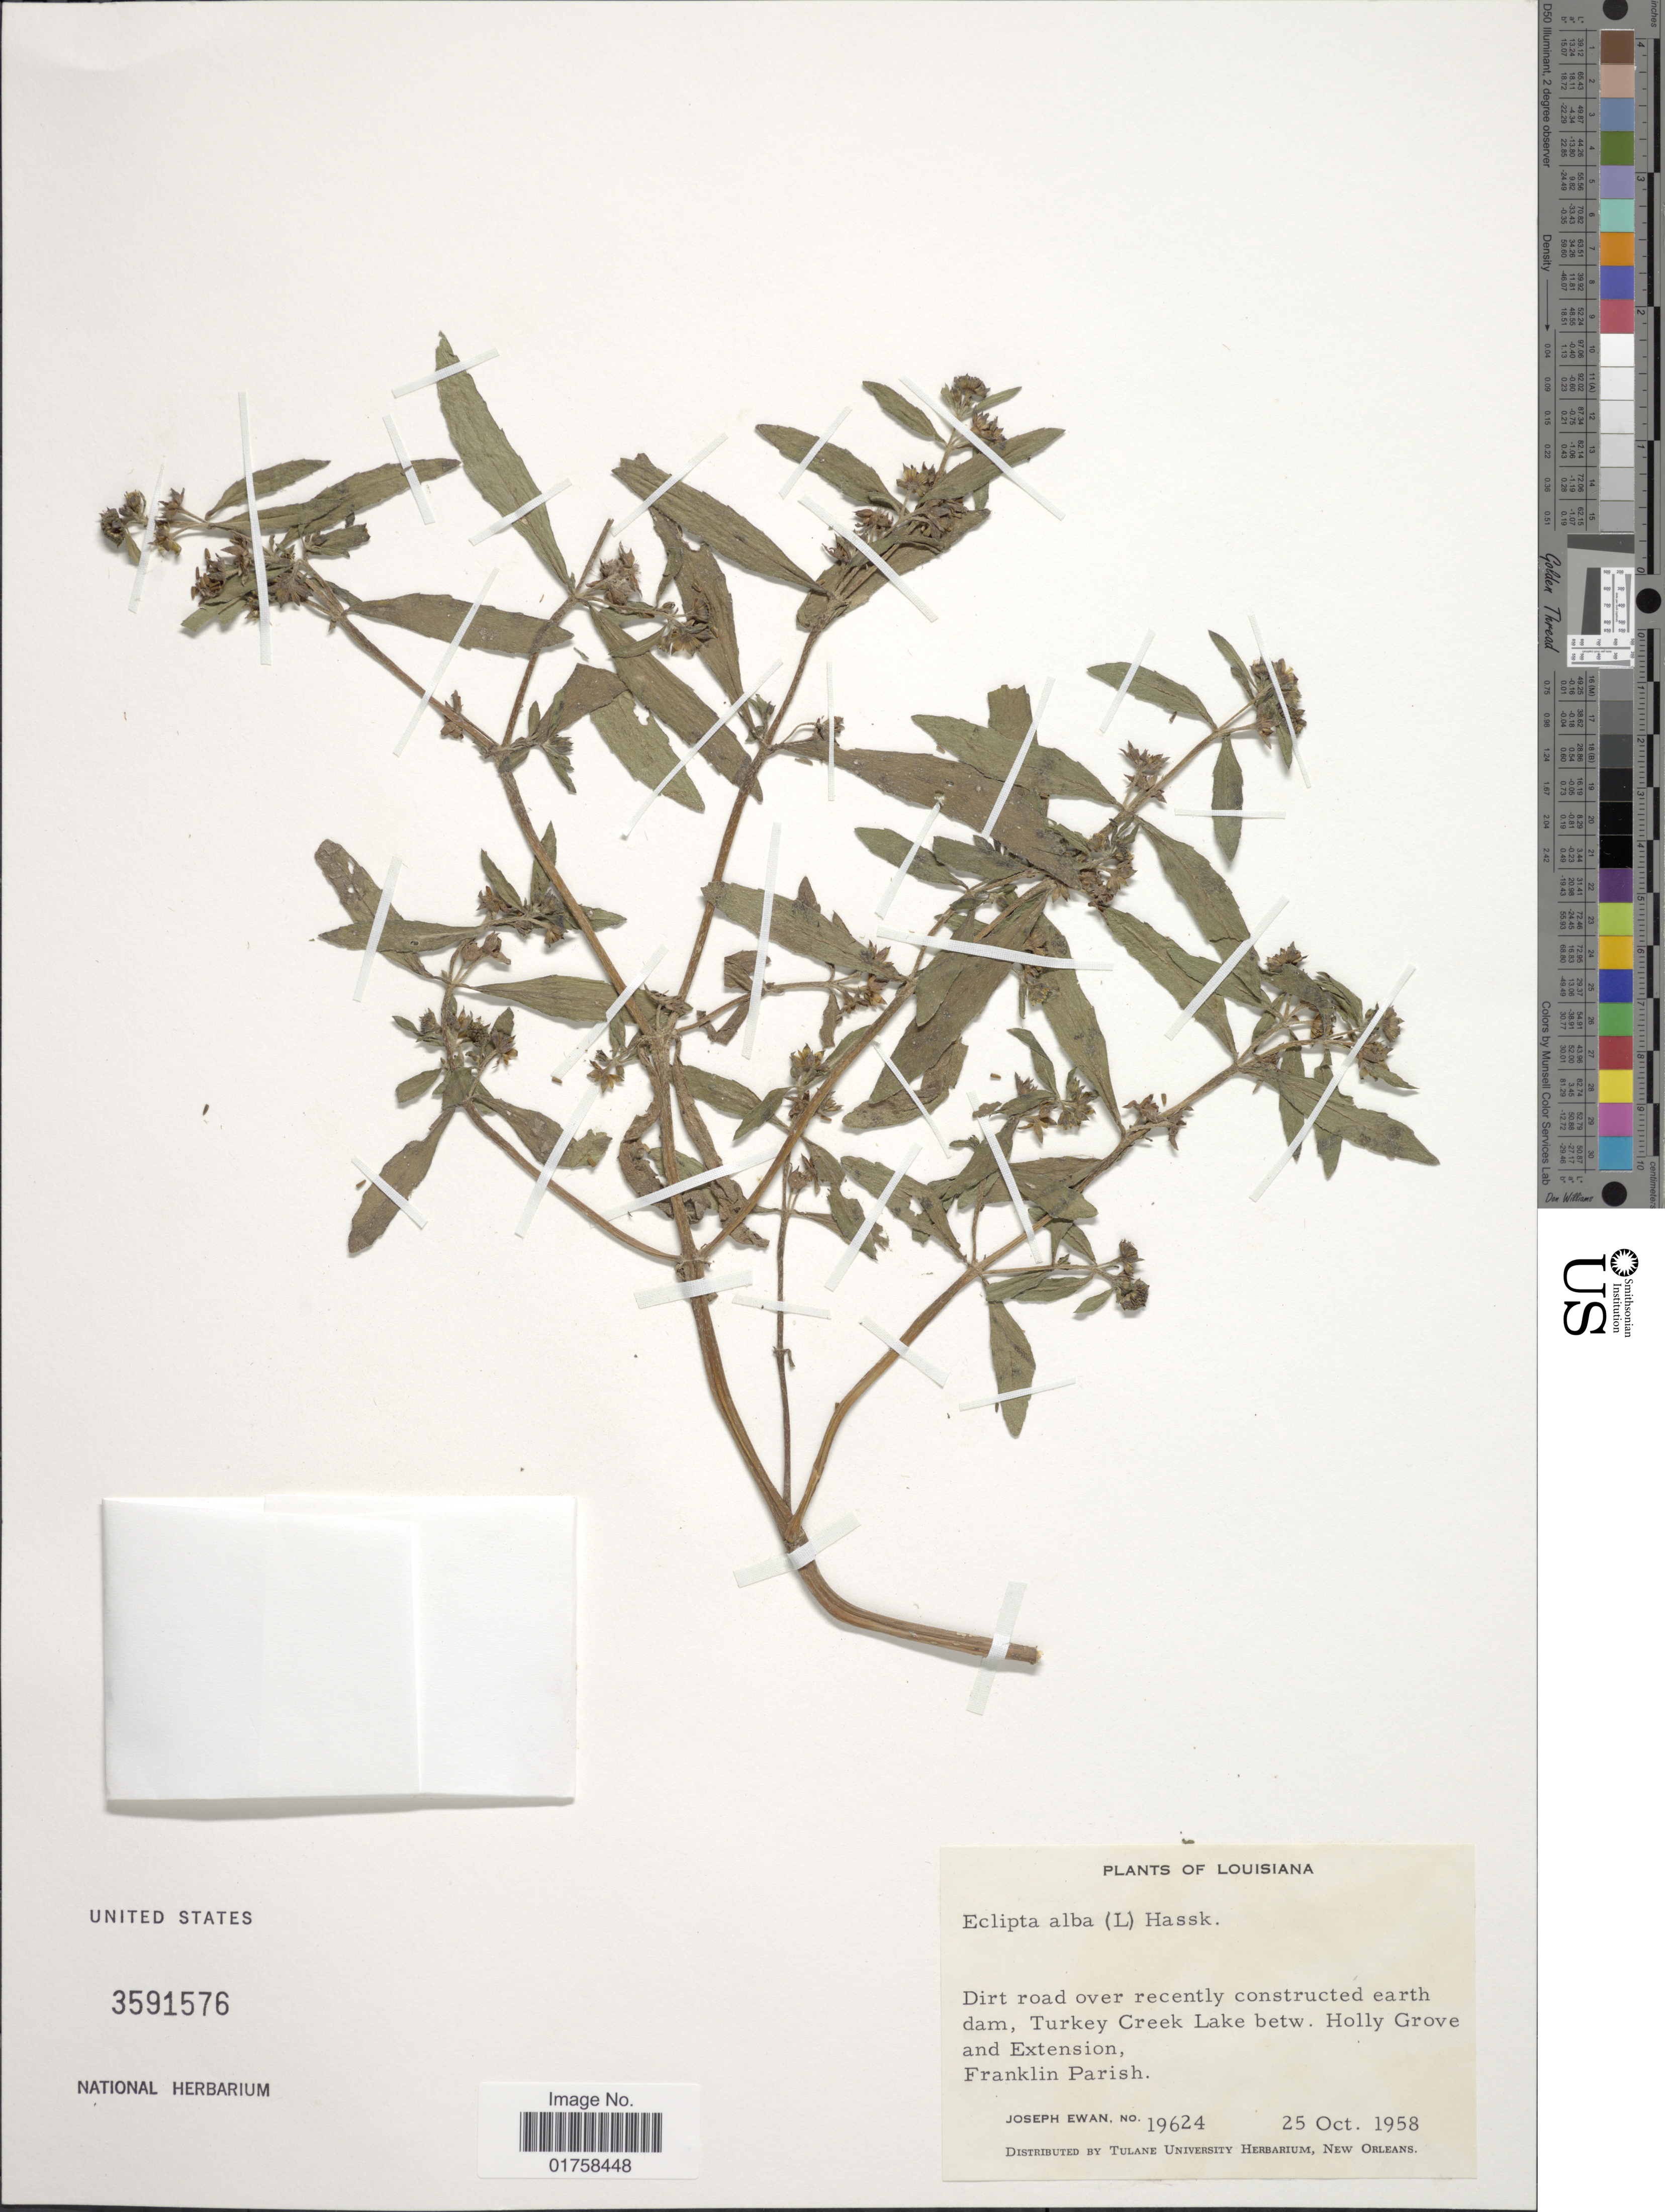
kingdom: Plantae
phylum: Tracheophyta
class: Magnoliopsida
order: Asterales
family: Asteraceae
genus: Eclipta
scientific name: Eclipta alba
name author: (L.) Hassk.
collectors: J. A. Ewan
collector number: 19624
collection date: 1958-10-25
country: United States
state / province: Louisiana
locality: Louisiana. Dirt road over recently constructed earth dam, Turkey Creek lake betw. Holly Grove and Extension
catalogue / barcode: US 3591576